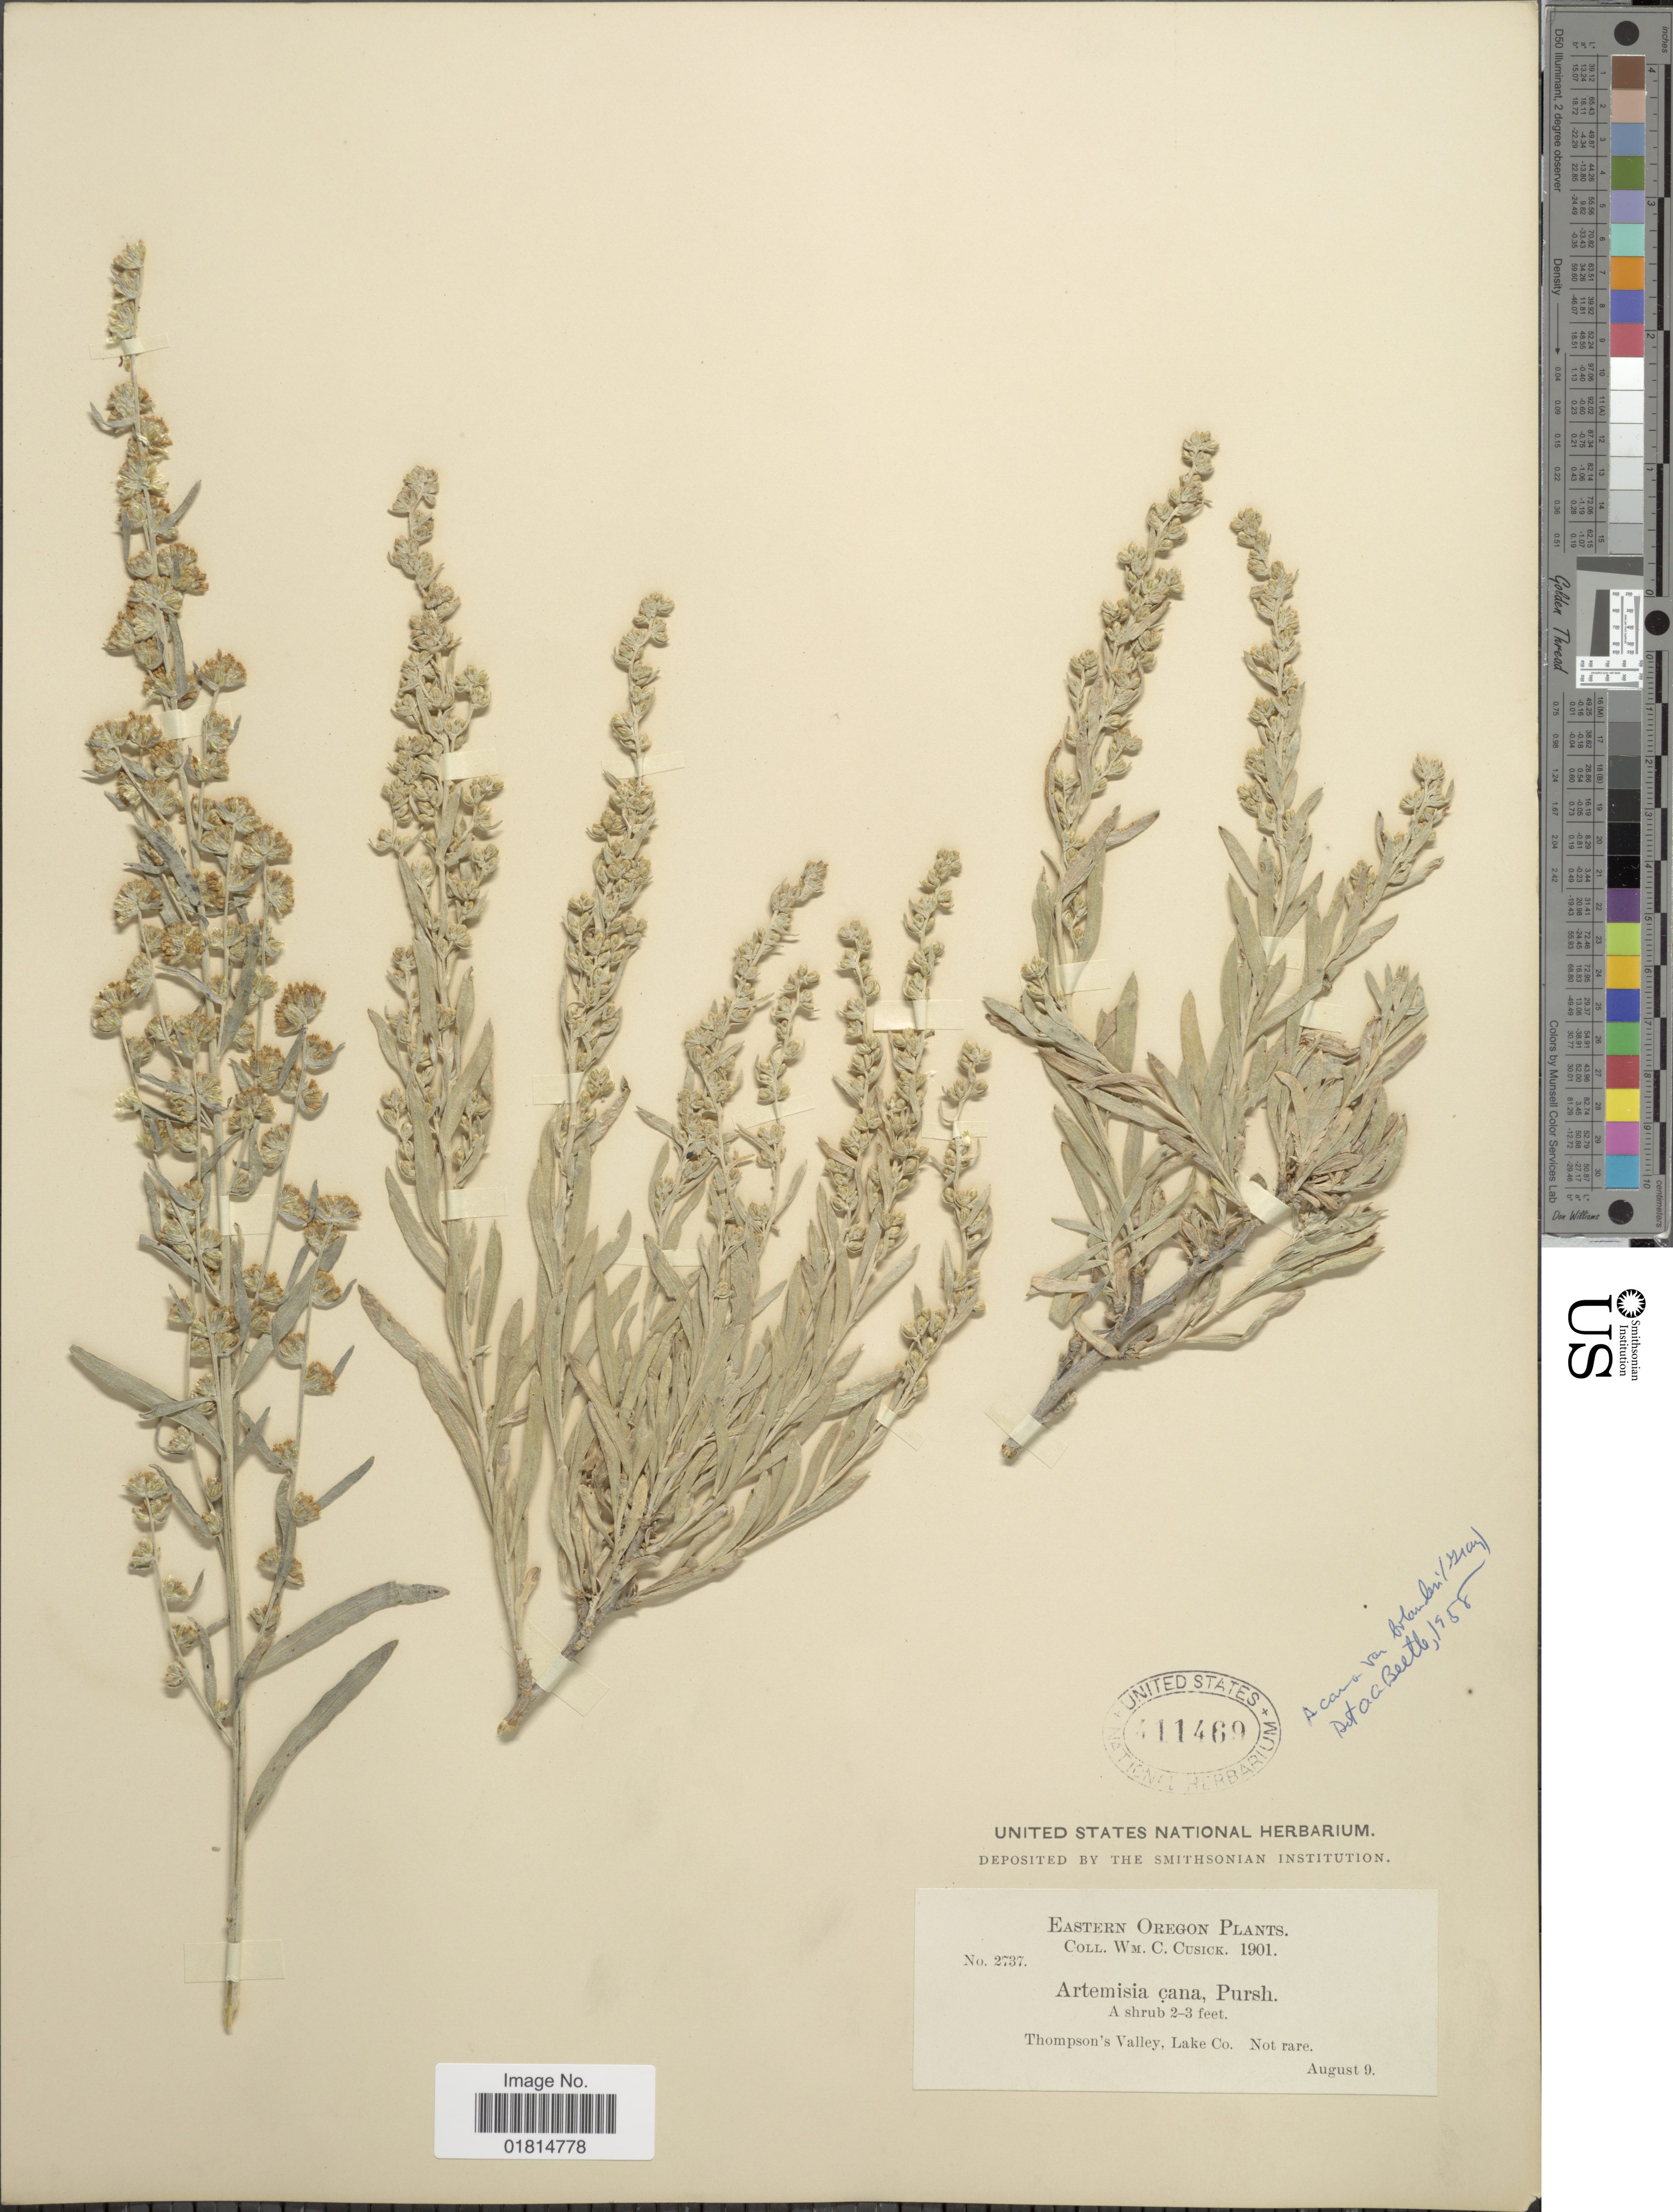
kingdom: Plantae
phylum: Tracheophyta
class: Magnoliopsida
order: Asterales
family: Asteraceae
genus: Artemisia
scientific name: Artemisia cana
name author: Pursh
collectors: W. C. Cusick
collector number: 2737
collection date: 1901-08-09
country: United States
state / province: Oregon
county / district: Lake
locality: Eastern Oregon. Thompson's Valley, Lake Co.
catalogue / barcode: US 411469